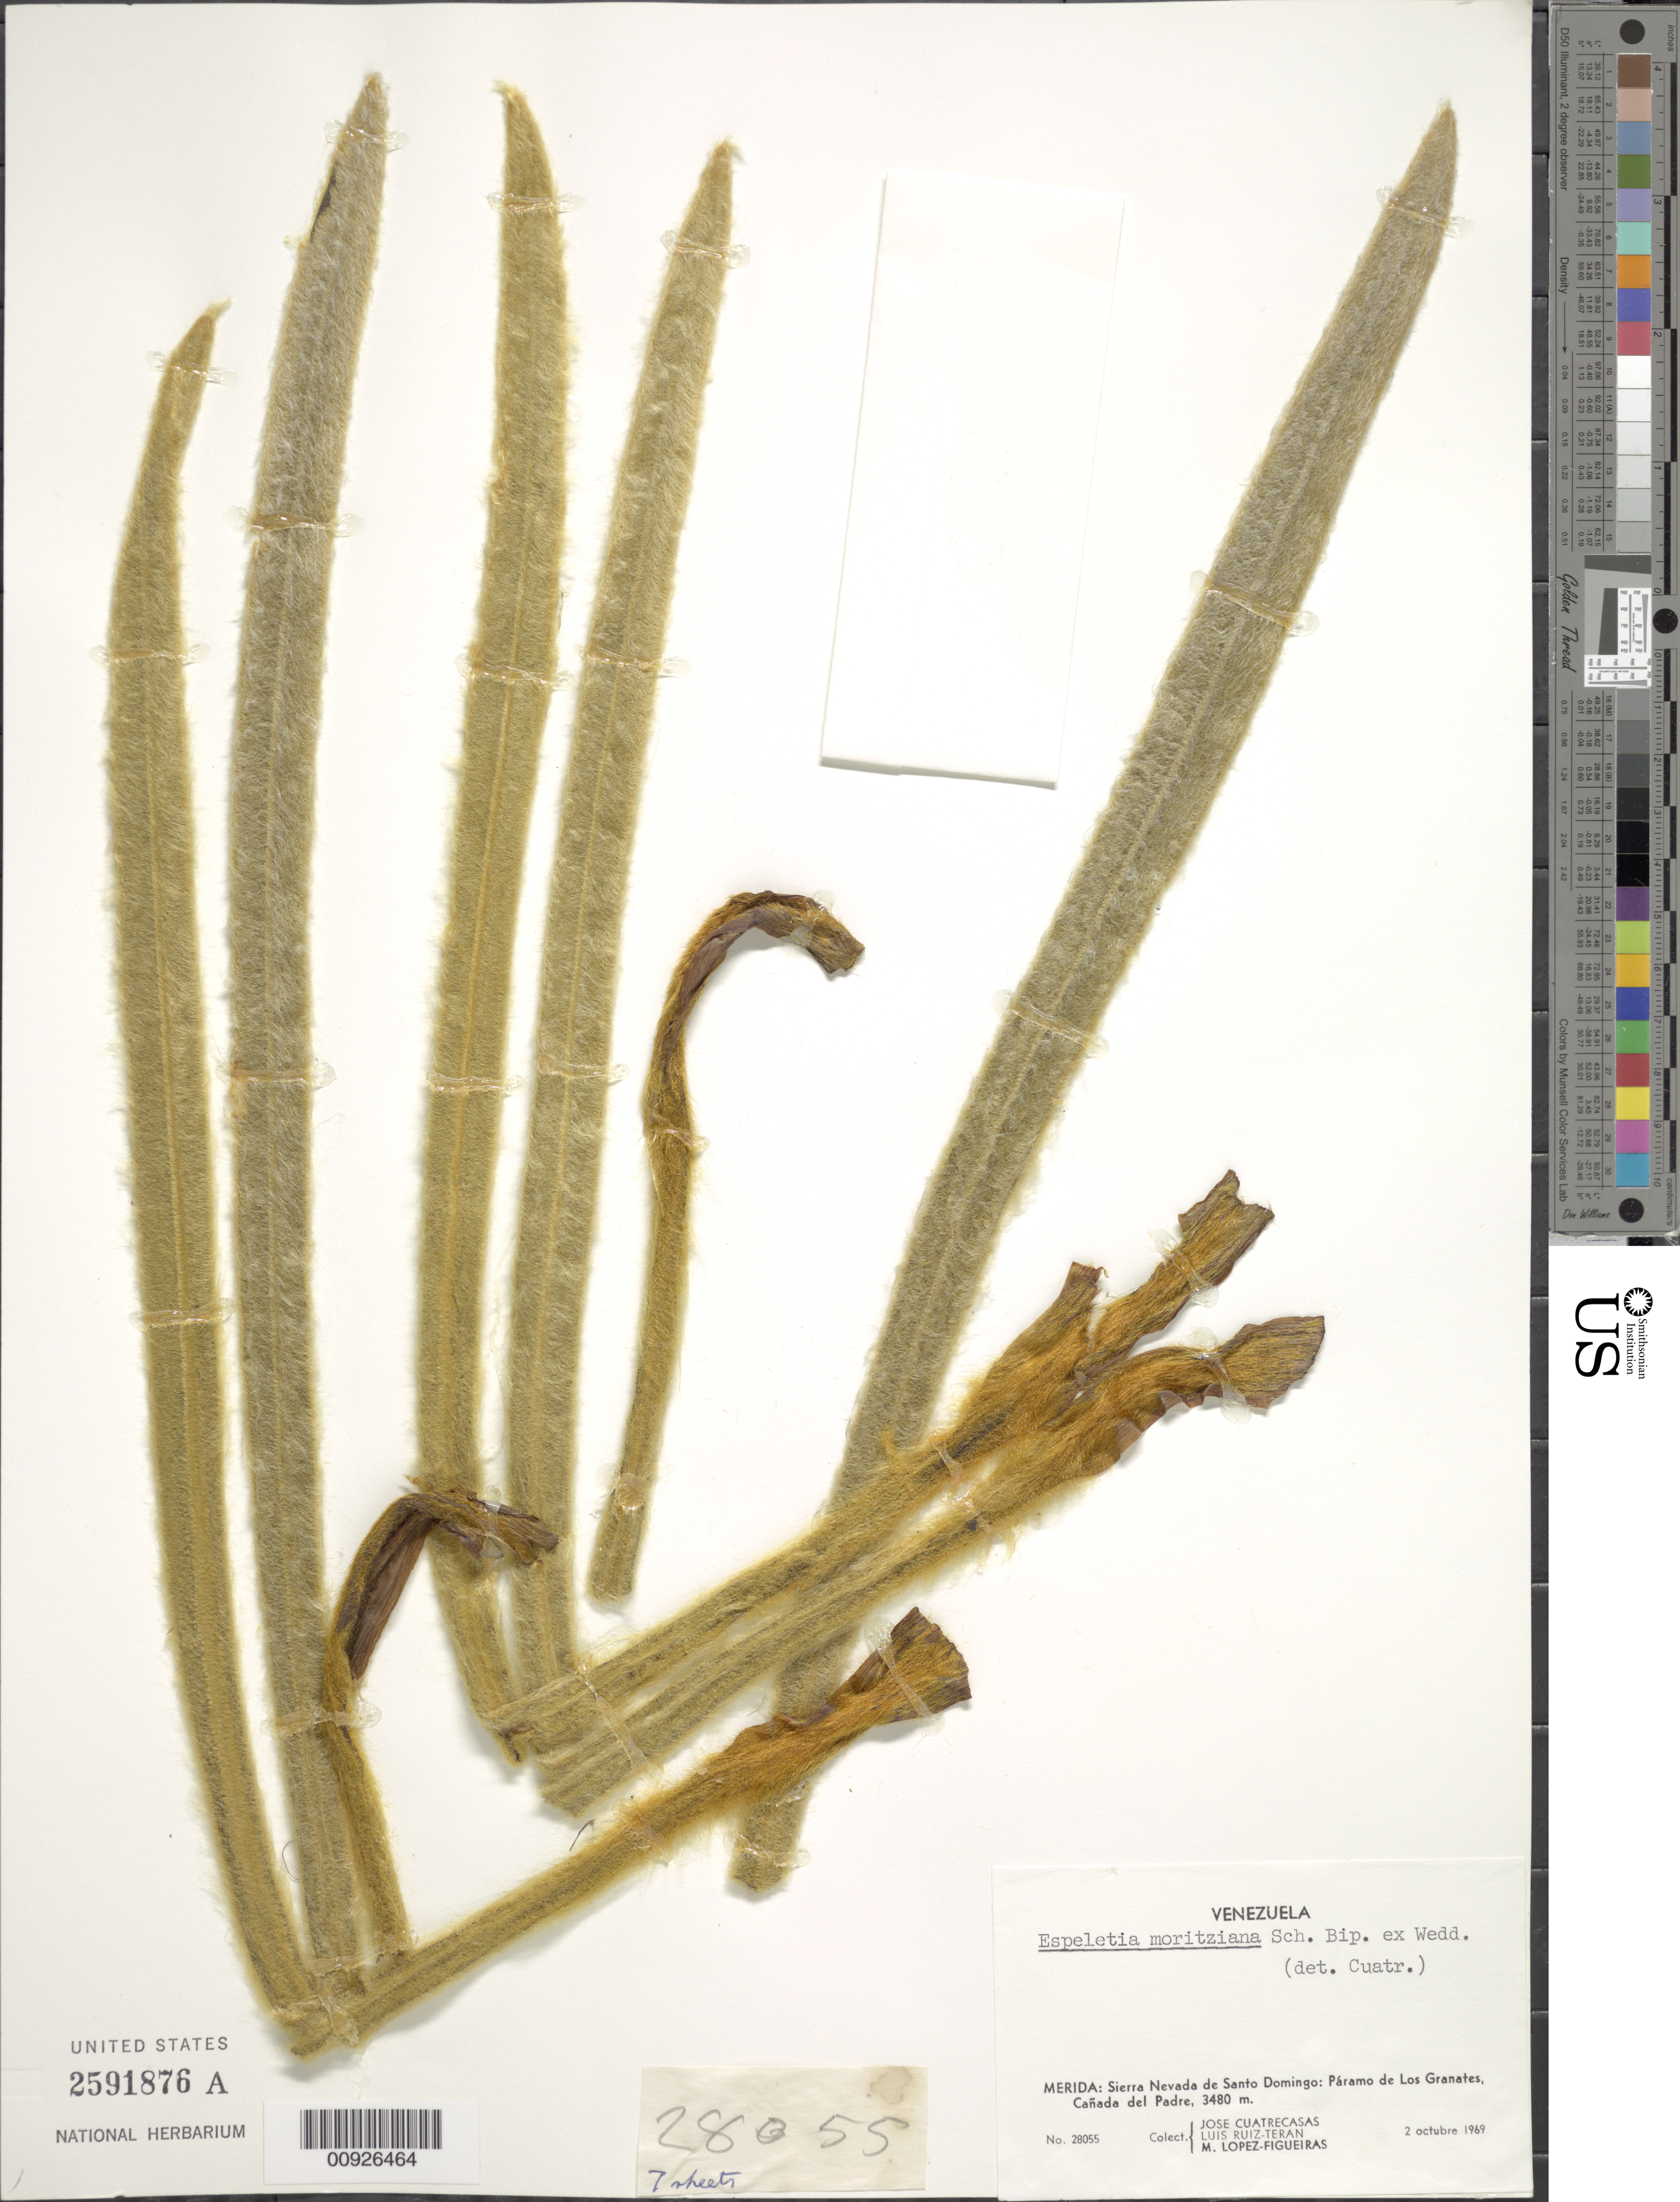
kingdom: Plantae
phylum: Tracheophyta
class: Magnoliopsida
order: Asterales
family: Asteraceae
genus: Coespeletia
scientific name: Coespeletia moritziana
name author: (Sch. Bip. ex Wedd.) Cuatrec.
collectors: J. Cuatrecasas, L. E. Ruíz-Terán & M. López Figueiras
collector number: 28055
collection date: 1969-10-02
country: Venezuela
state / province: Mérida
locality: P. de los Granates. Sierra Nevada de Santo Domingo: Cañada del Padre.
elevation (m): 3480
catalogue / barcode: US 2591876A